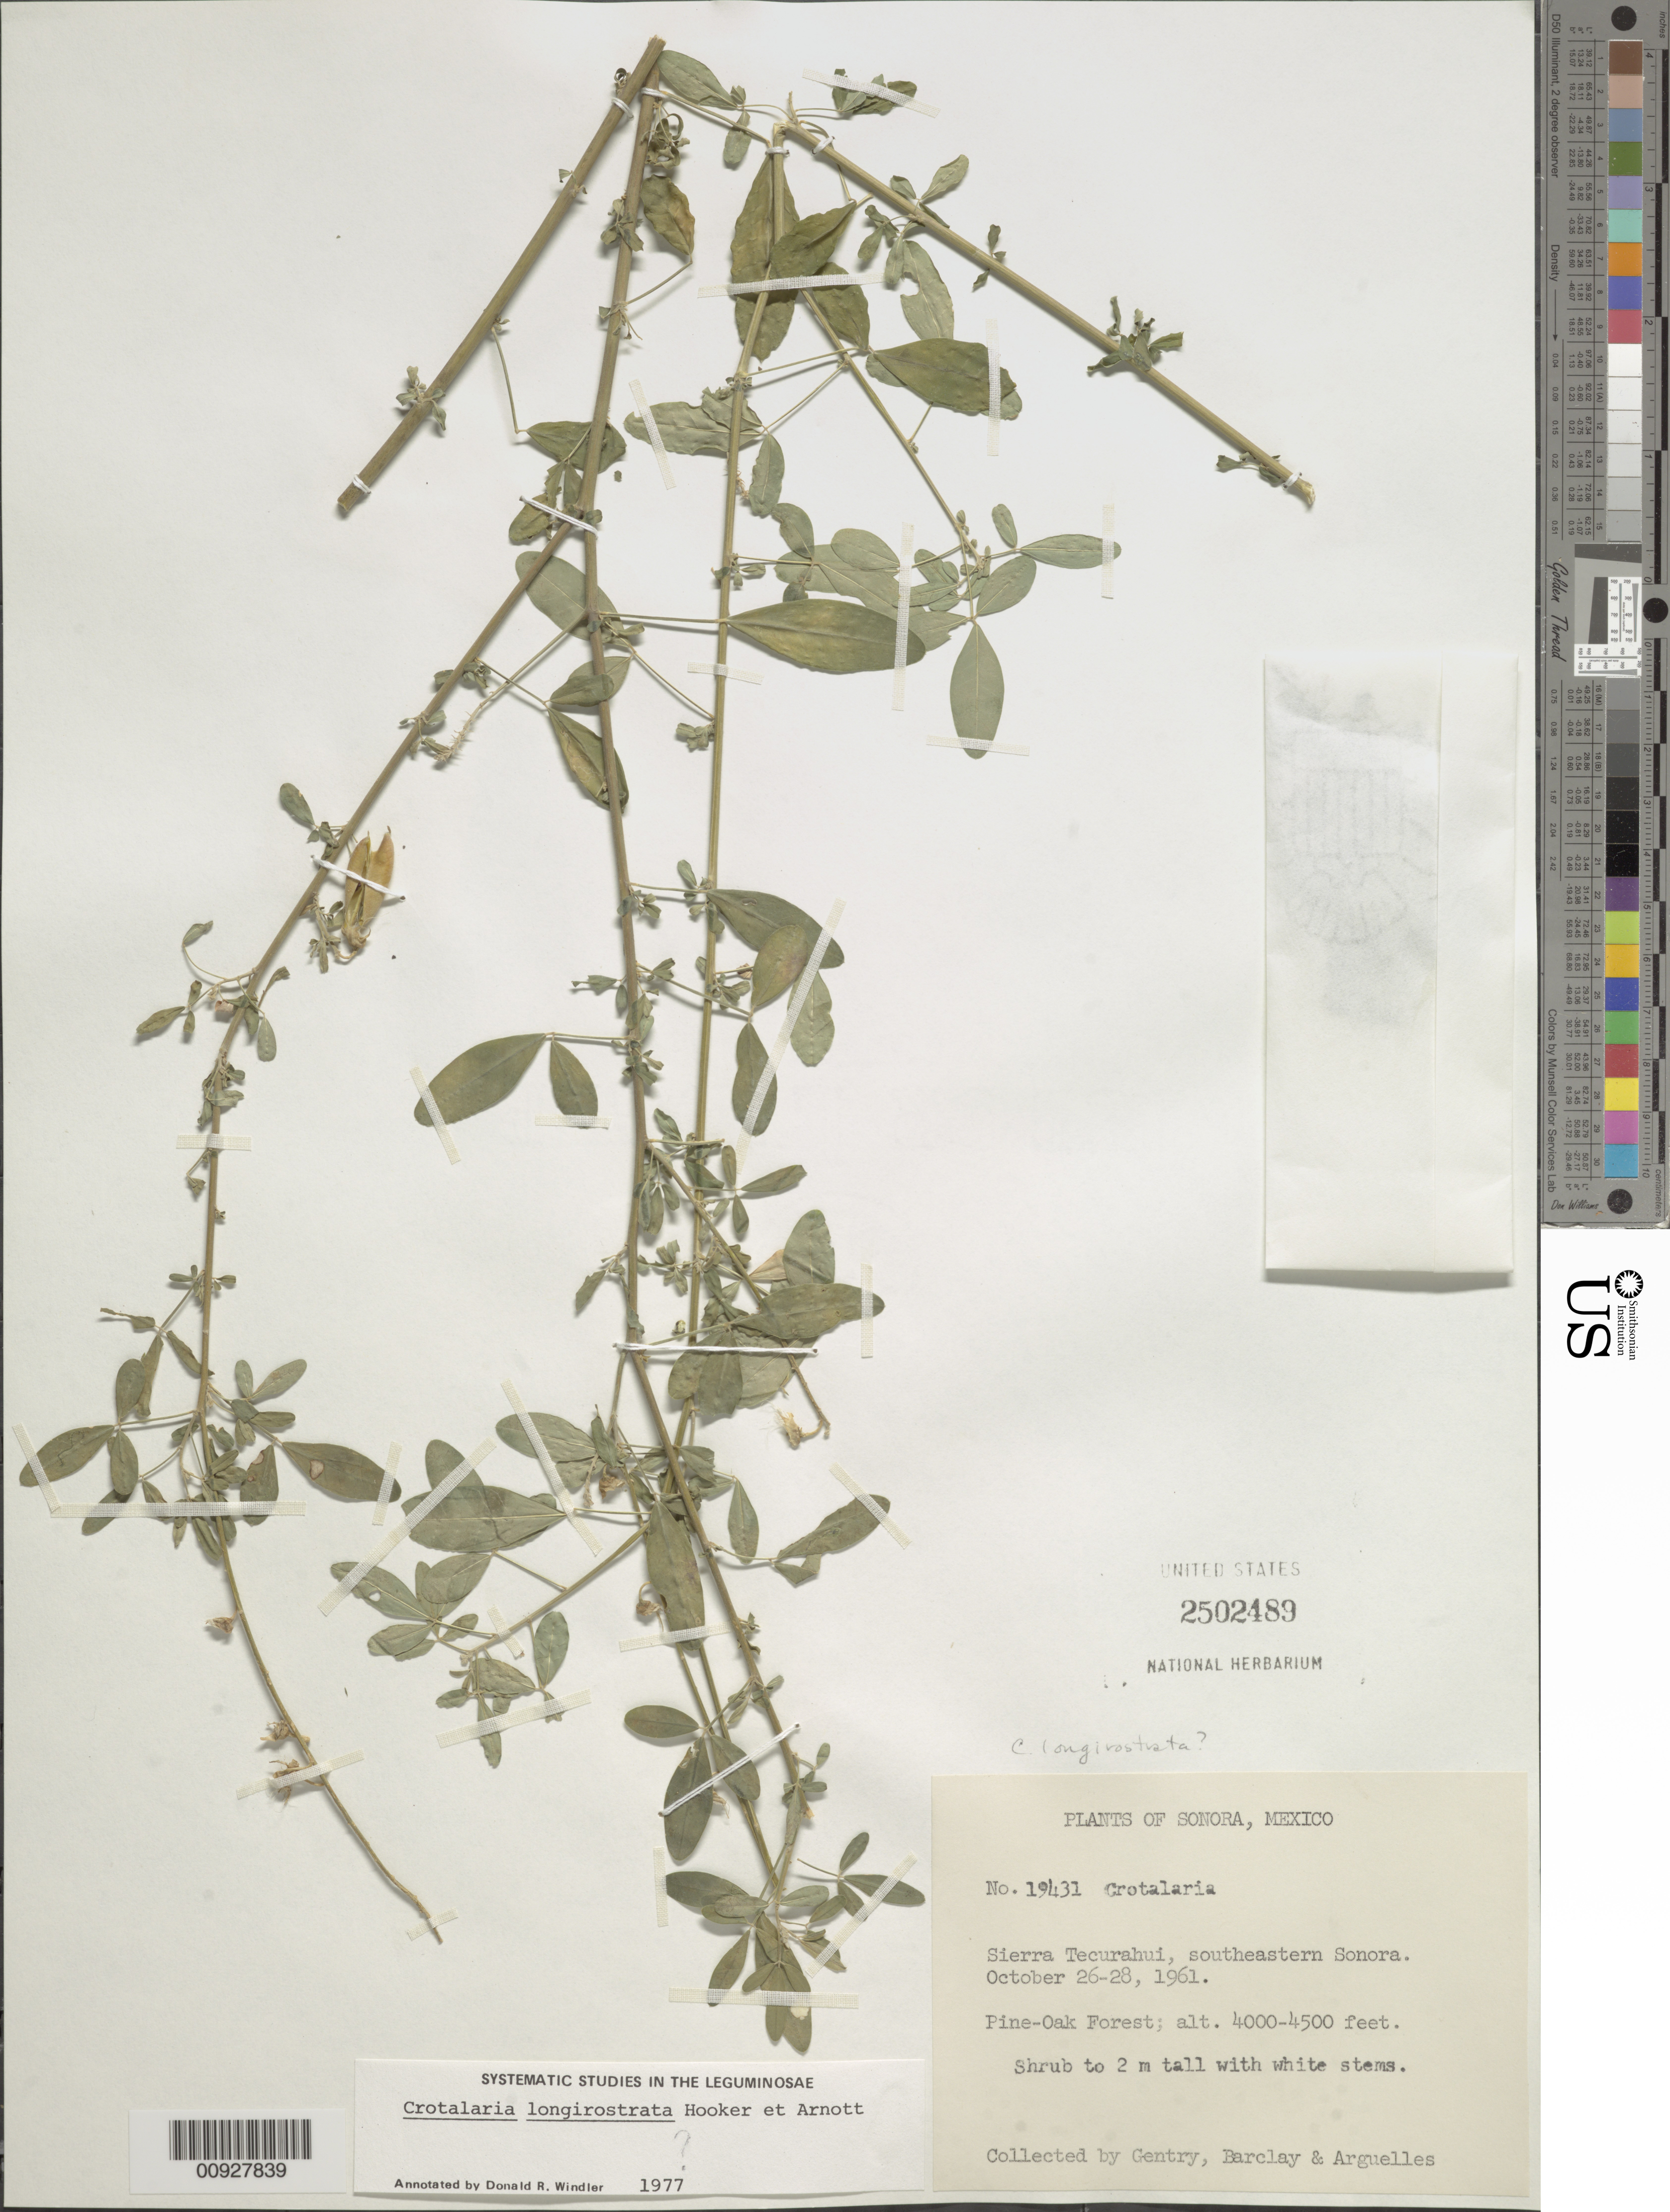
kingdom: Plantae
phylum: Tracheophyta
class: Magnoliopsida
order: Fabales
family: Fabaceae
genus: Crotalaria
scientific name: Crotalaria longirostrata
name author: Hook. & Arn.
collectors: Gentry, --, -- Barclay & Arguelles, --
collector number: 19431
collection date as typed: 26 Oct 1961 to 28 Oct 1961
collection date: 1961-10-26/1961-10-28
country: Mexico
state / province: Sonora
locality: Sierra Tecurahui, southeastern Sonora.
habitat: Pine-Oak Forest.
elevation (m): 1219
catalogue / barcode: US 2502489